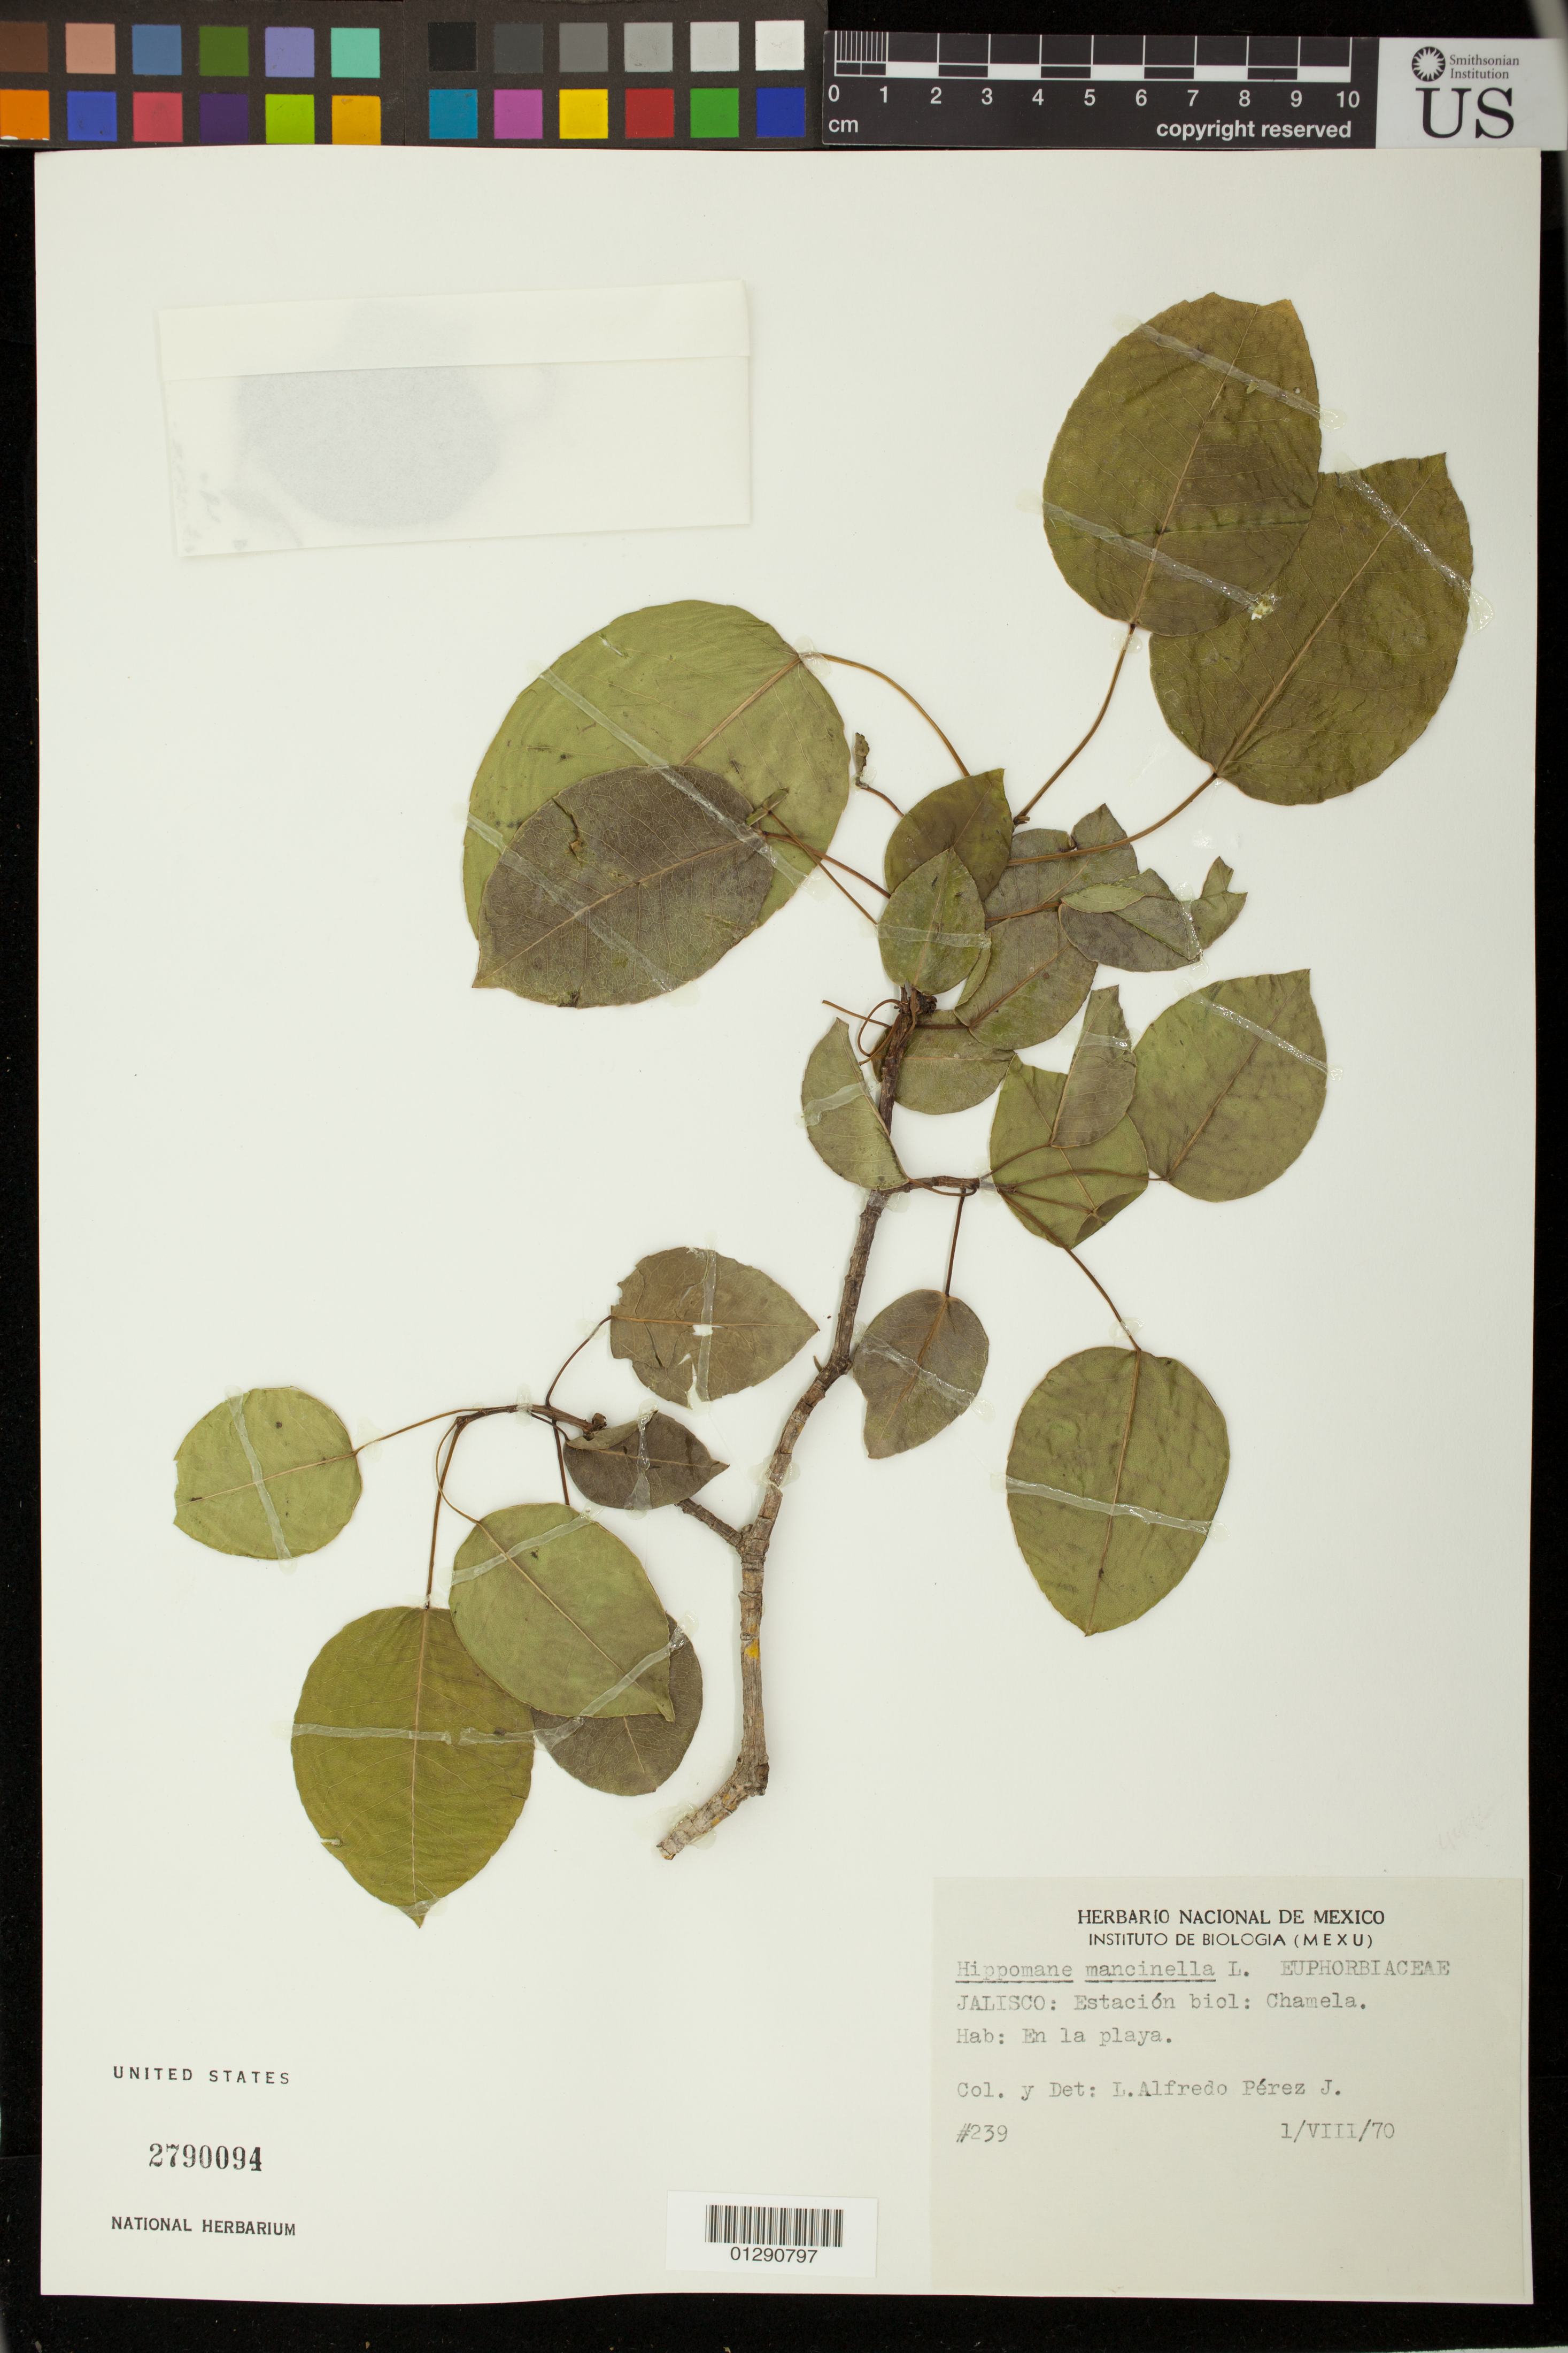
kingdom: Plantae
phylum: Tracheophyta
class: Magnoliopsida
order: Malpighiales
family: Euphorbiaceae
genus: Hippomane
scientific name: Hippomane mancinella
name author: L.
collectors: L. Perez Jimenez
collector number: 239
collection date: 1970-08-01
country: Mexico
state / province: Jalisco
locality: Estacion biol: Chamela.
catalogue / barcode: US 2790094